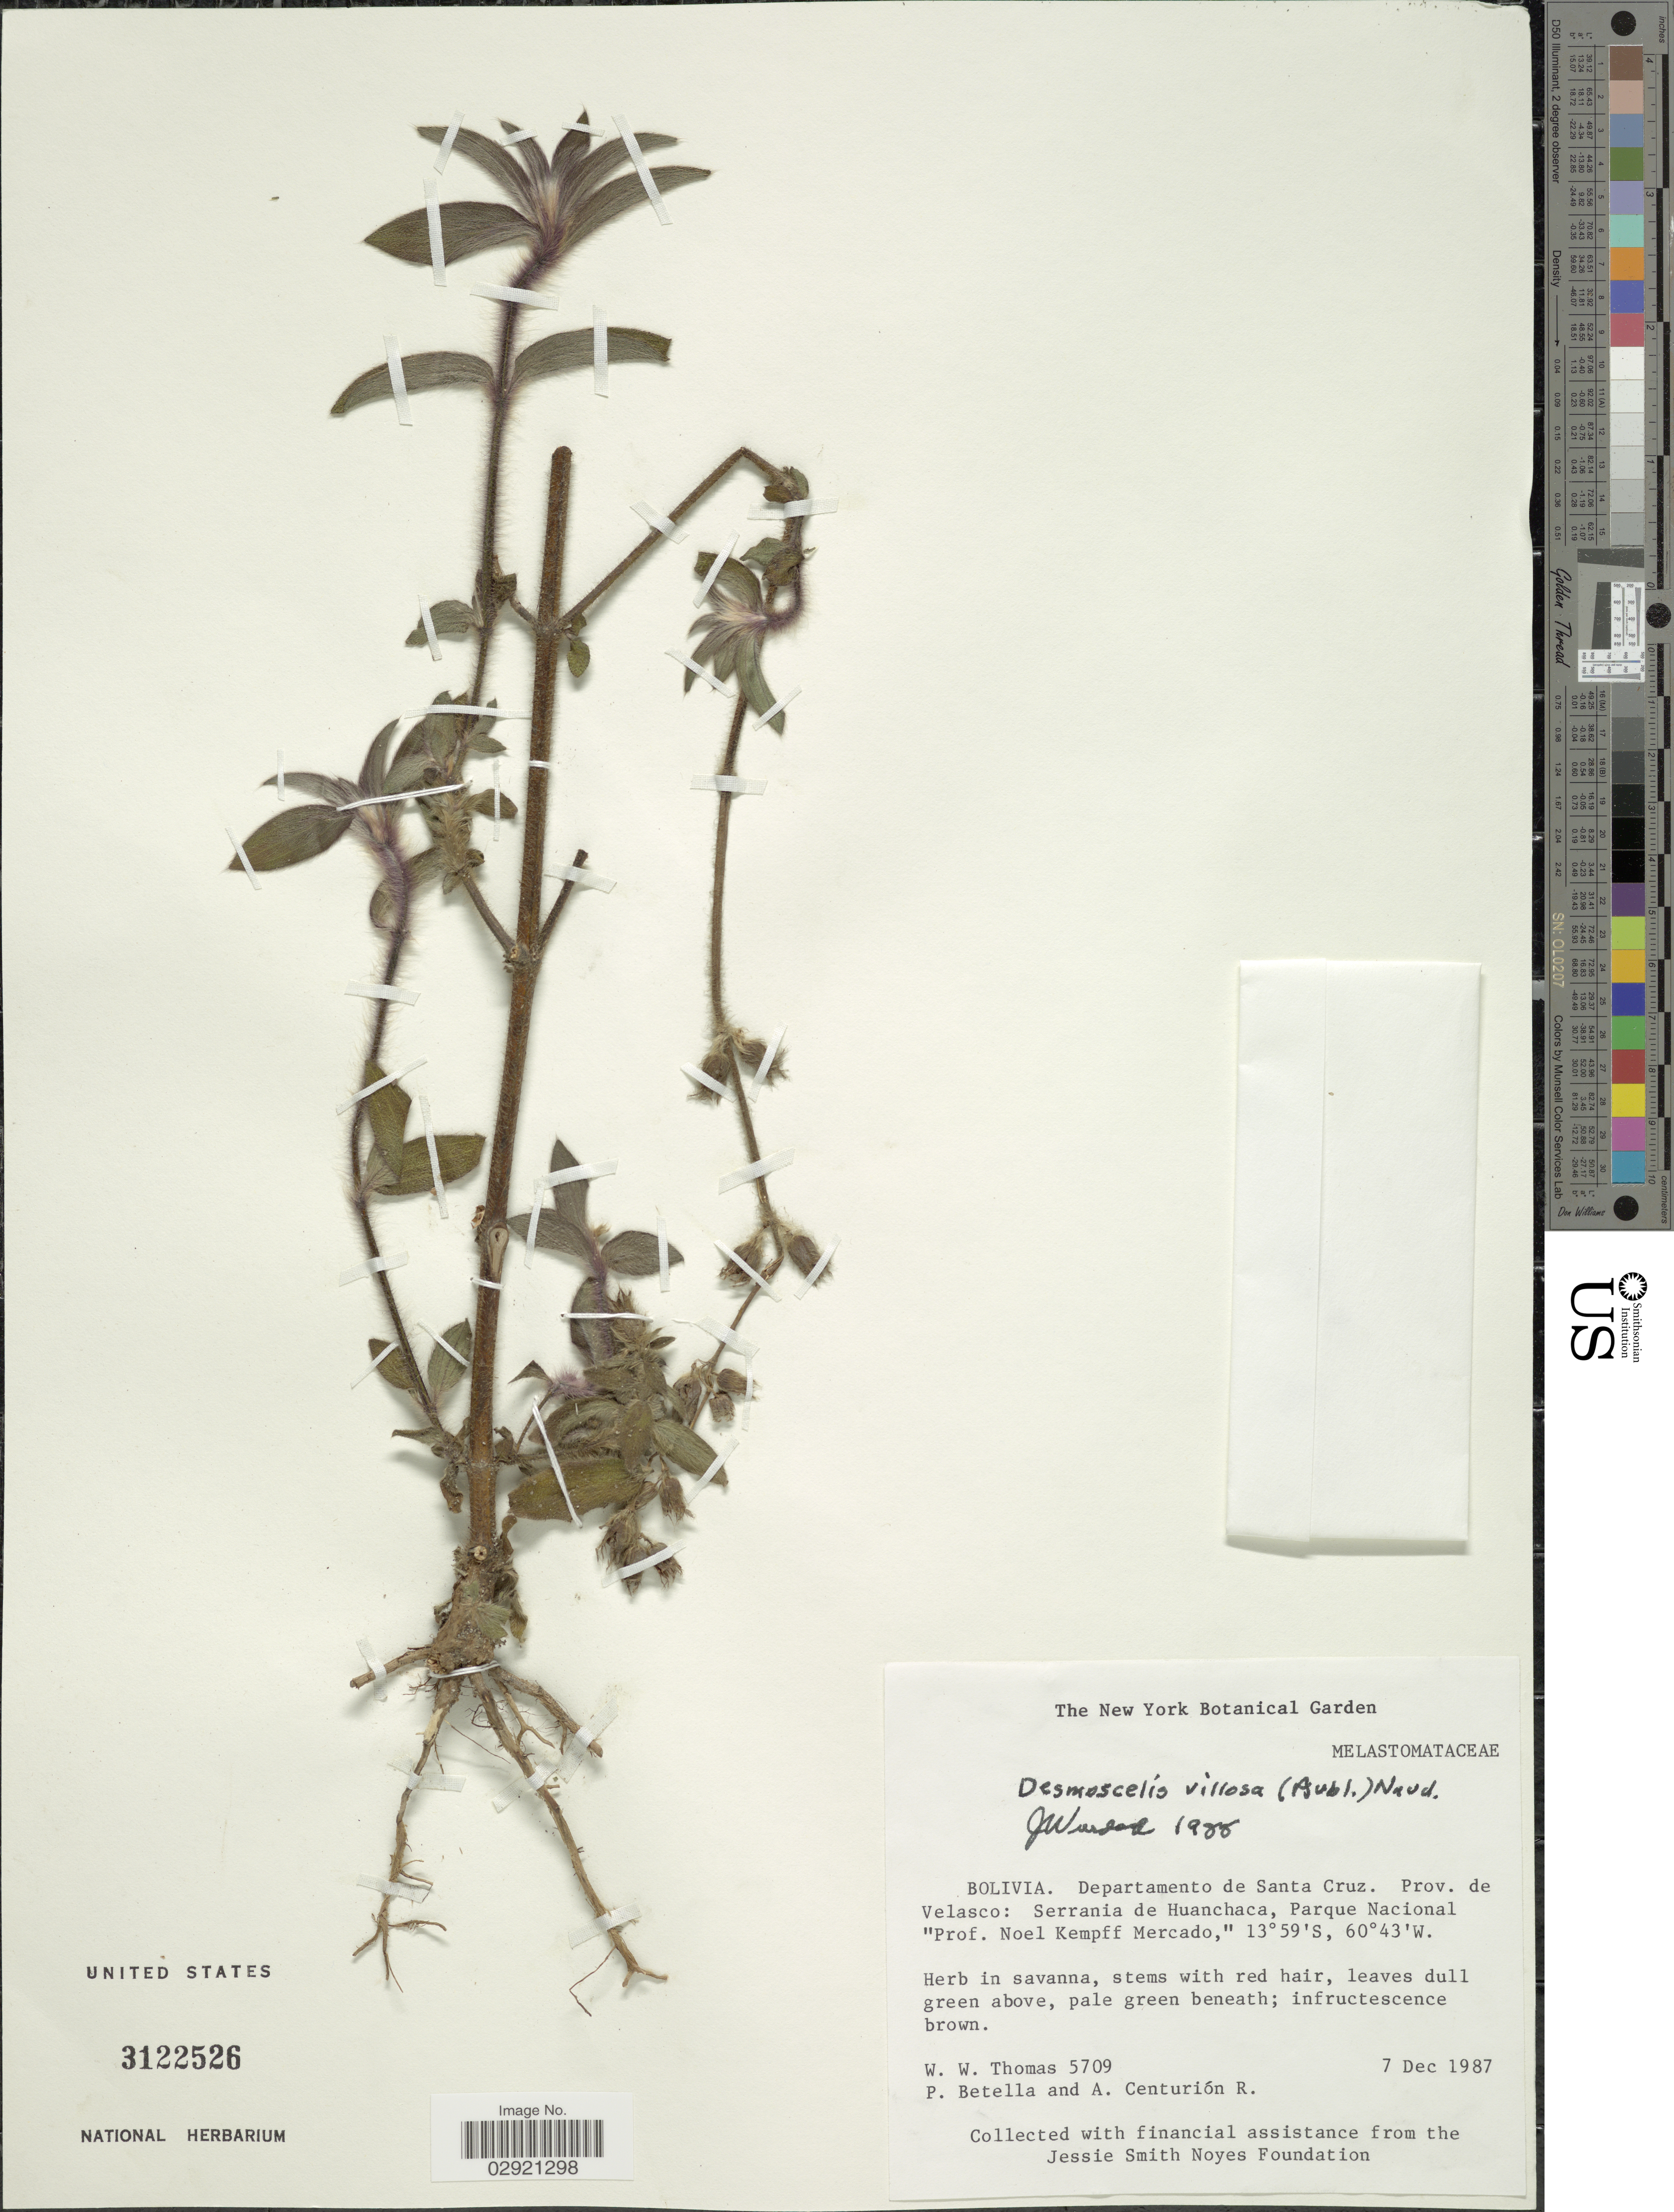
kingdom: Plantae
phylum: Tracheophyta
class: Magnoliopsida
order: Myrtales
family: Melastomataceae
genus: Desmoscelis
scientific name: Desmoscelis villosa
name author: (Aubl.) Naudin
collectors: W. Thomas, P. Betella & A. Centurión R.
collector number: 5709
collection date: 1987-12-07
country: Bolivia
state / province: Santa Cruz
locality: Departamento de Santa Cruz. Prov. de Velasco: Serrania de Huanchaca, Parque Nacional "Prof. Noel Kempff Mercado".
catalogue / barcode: US 3122526